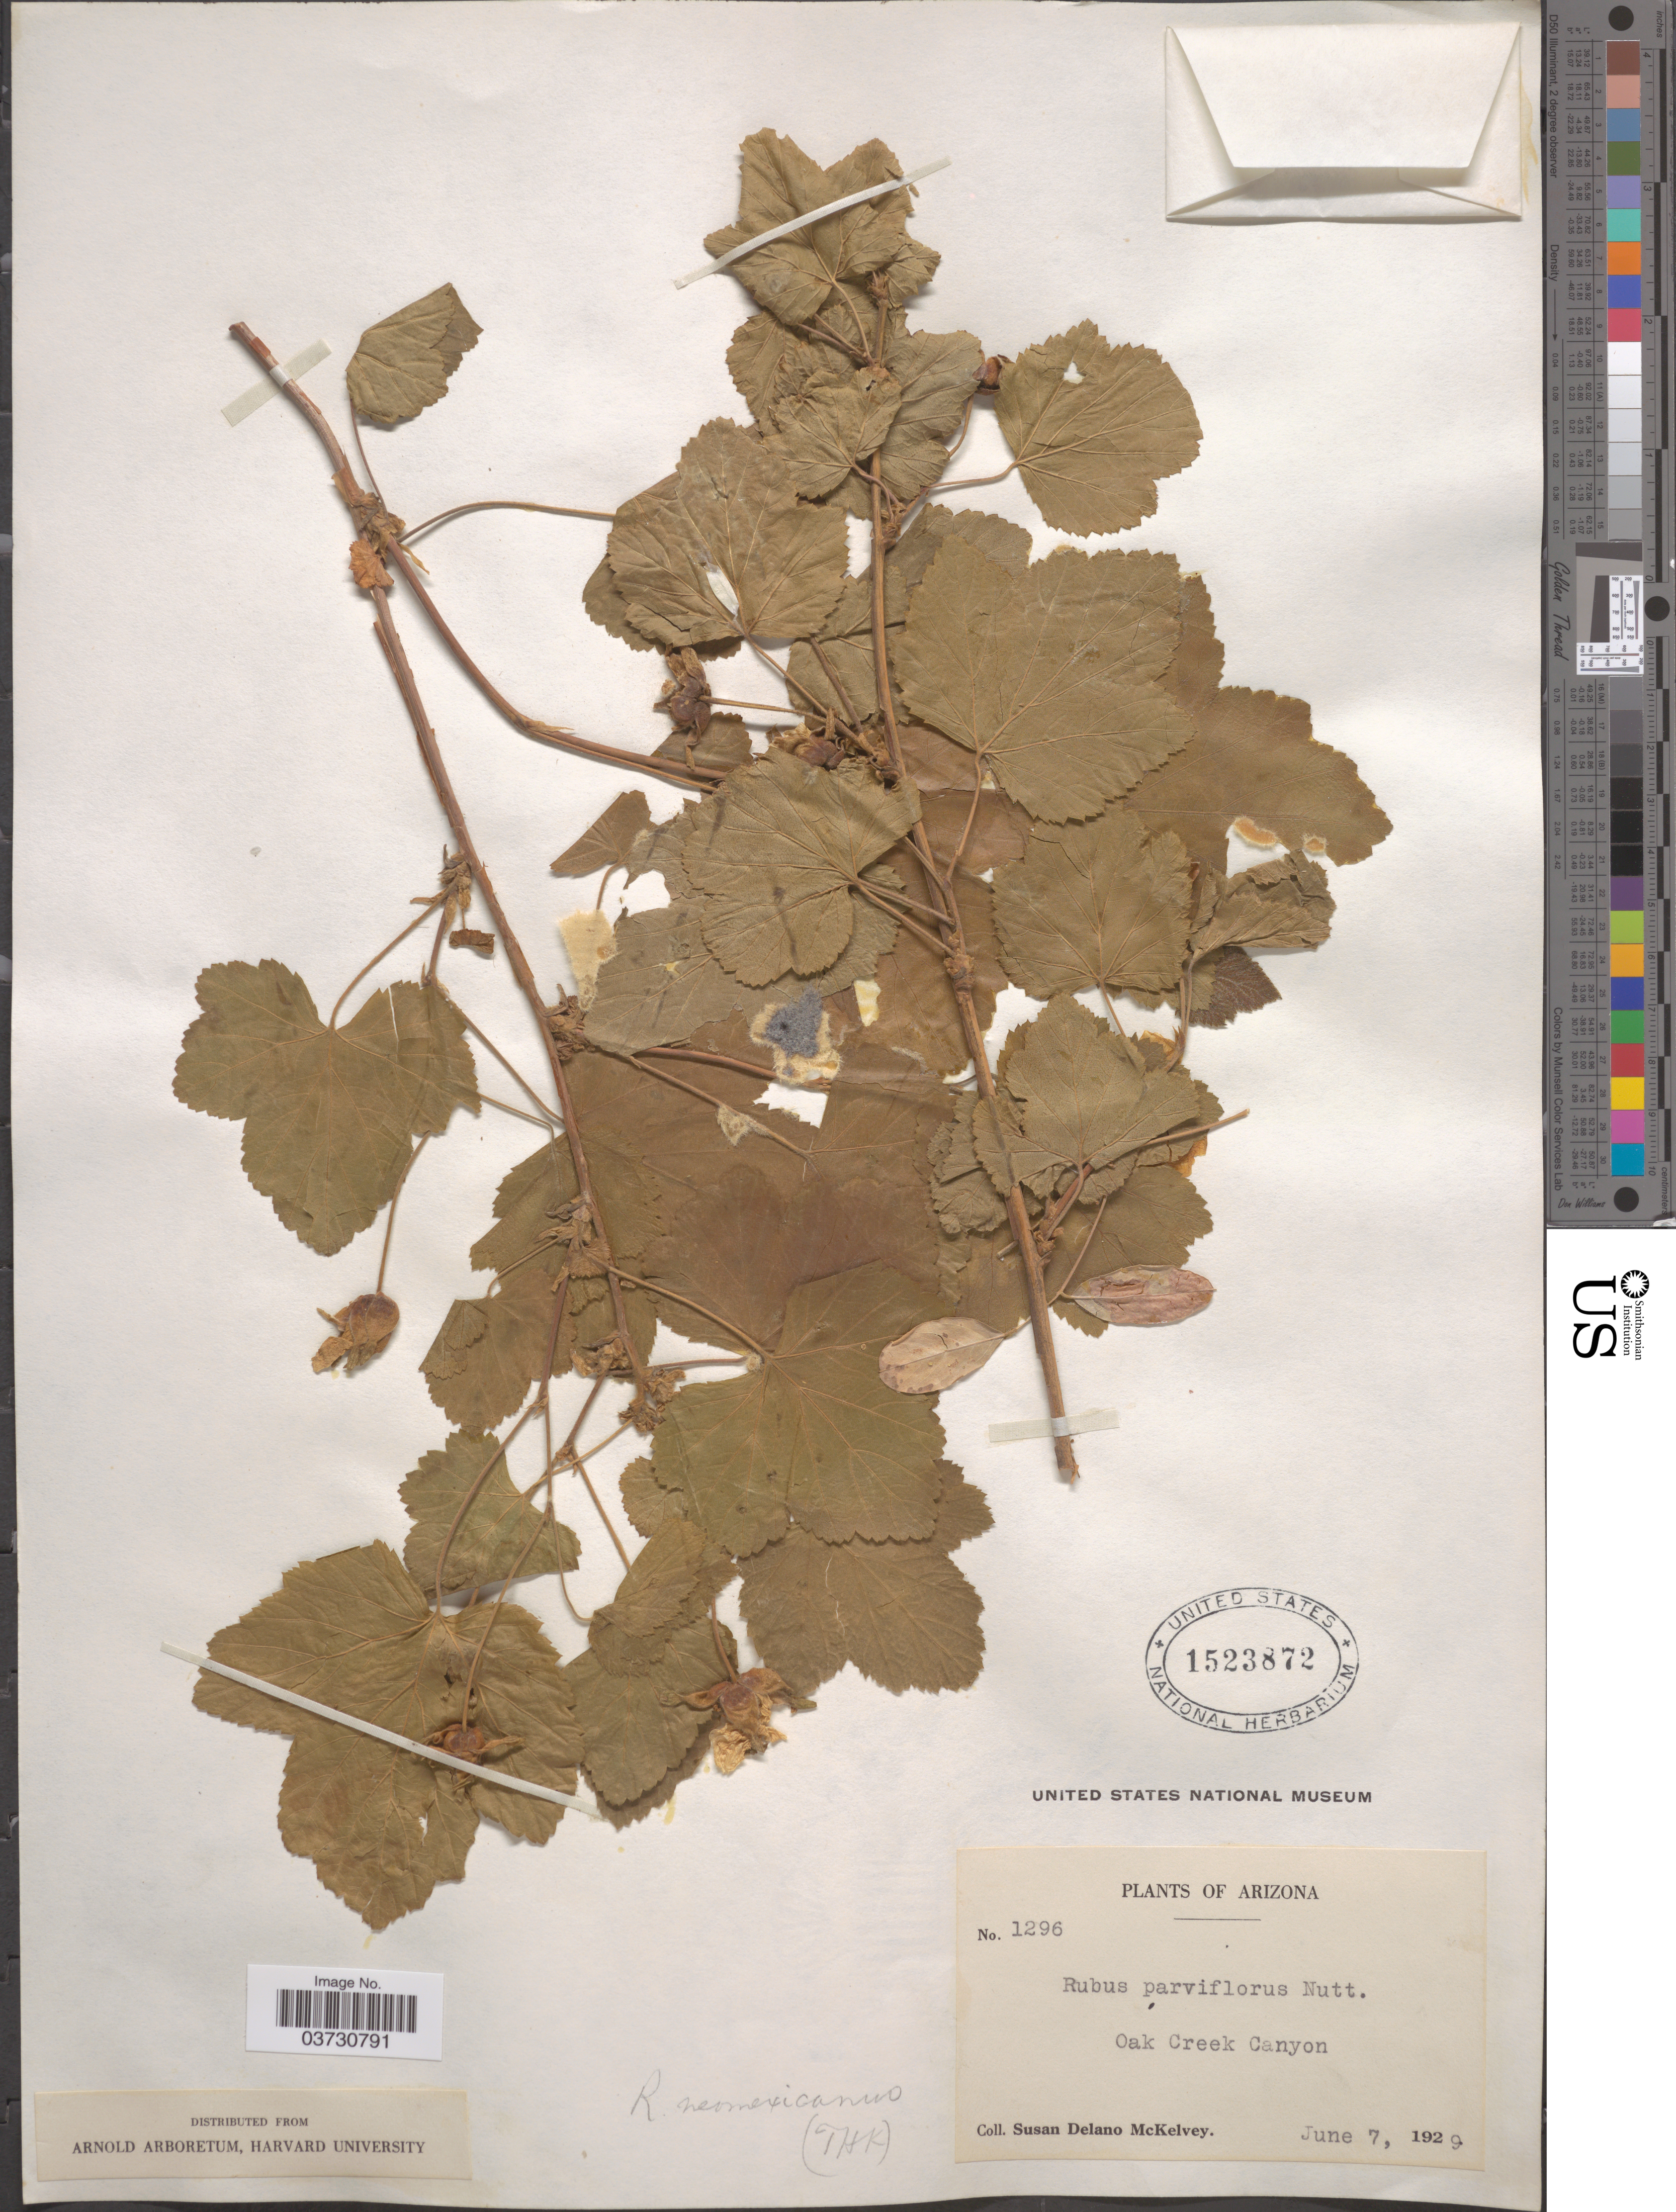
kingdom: Plantae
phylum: Tracheophyta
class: Magnoliopsida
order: Rosales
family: Rosaceae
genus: Rubus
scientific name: Rubus neomexicanus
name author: A. Gray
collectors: S. A. McKelvey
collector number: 1296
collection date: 1929-06-07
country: United States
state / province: Arizona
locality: Oak Creek Canyon.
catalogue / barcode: US 1523872